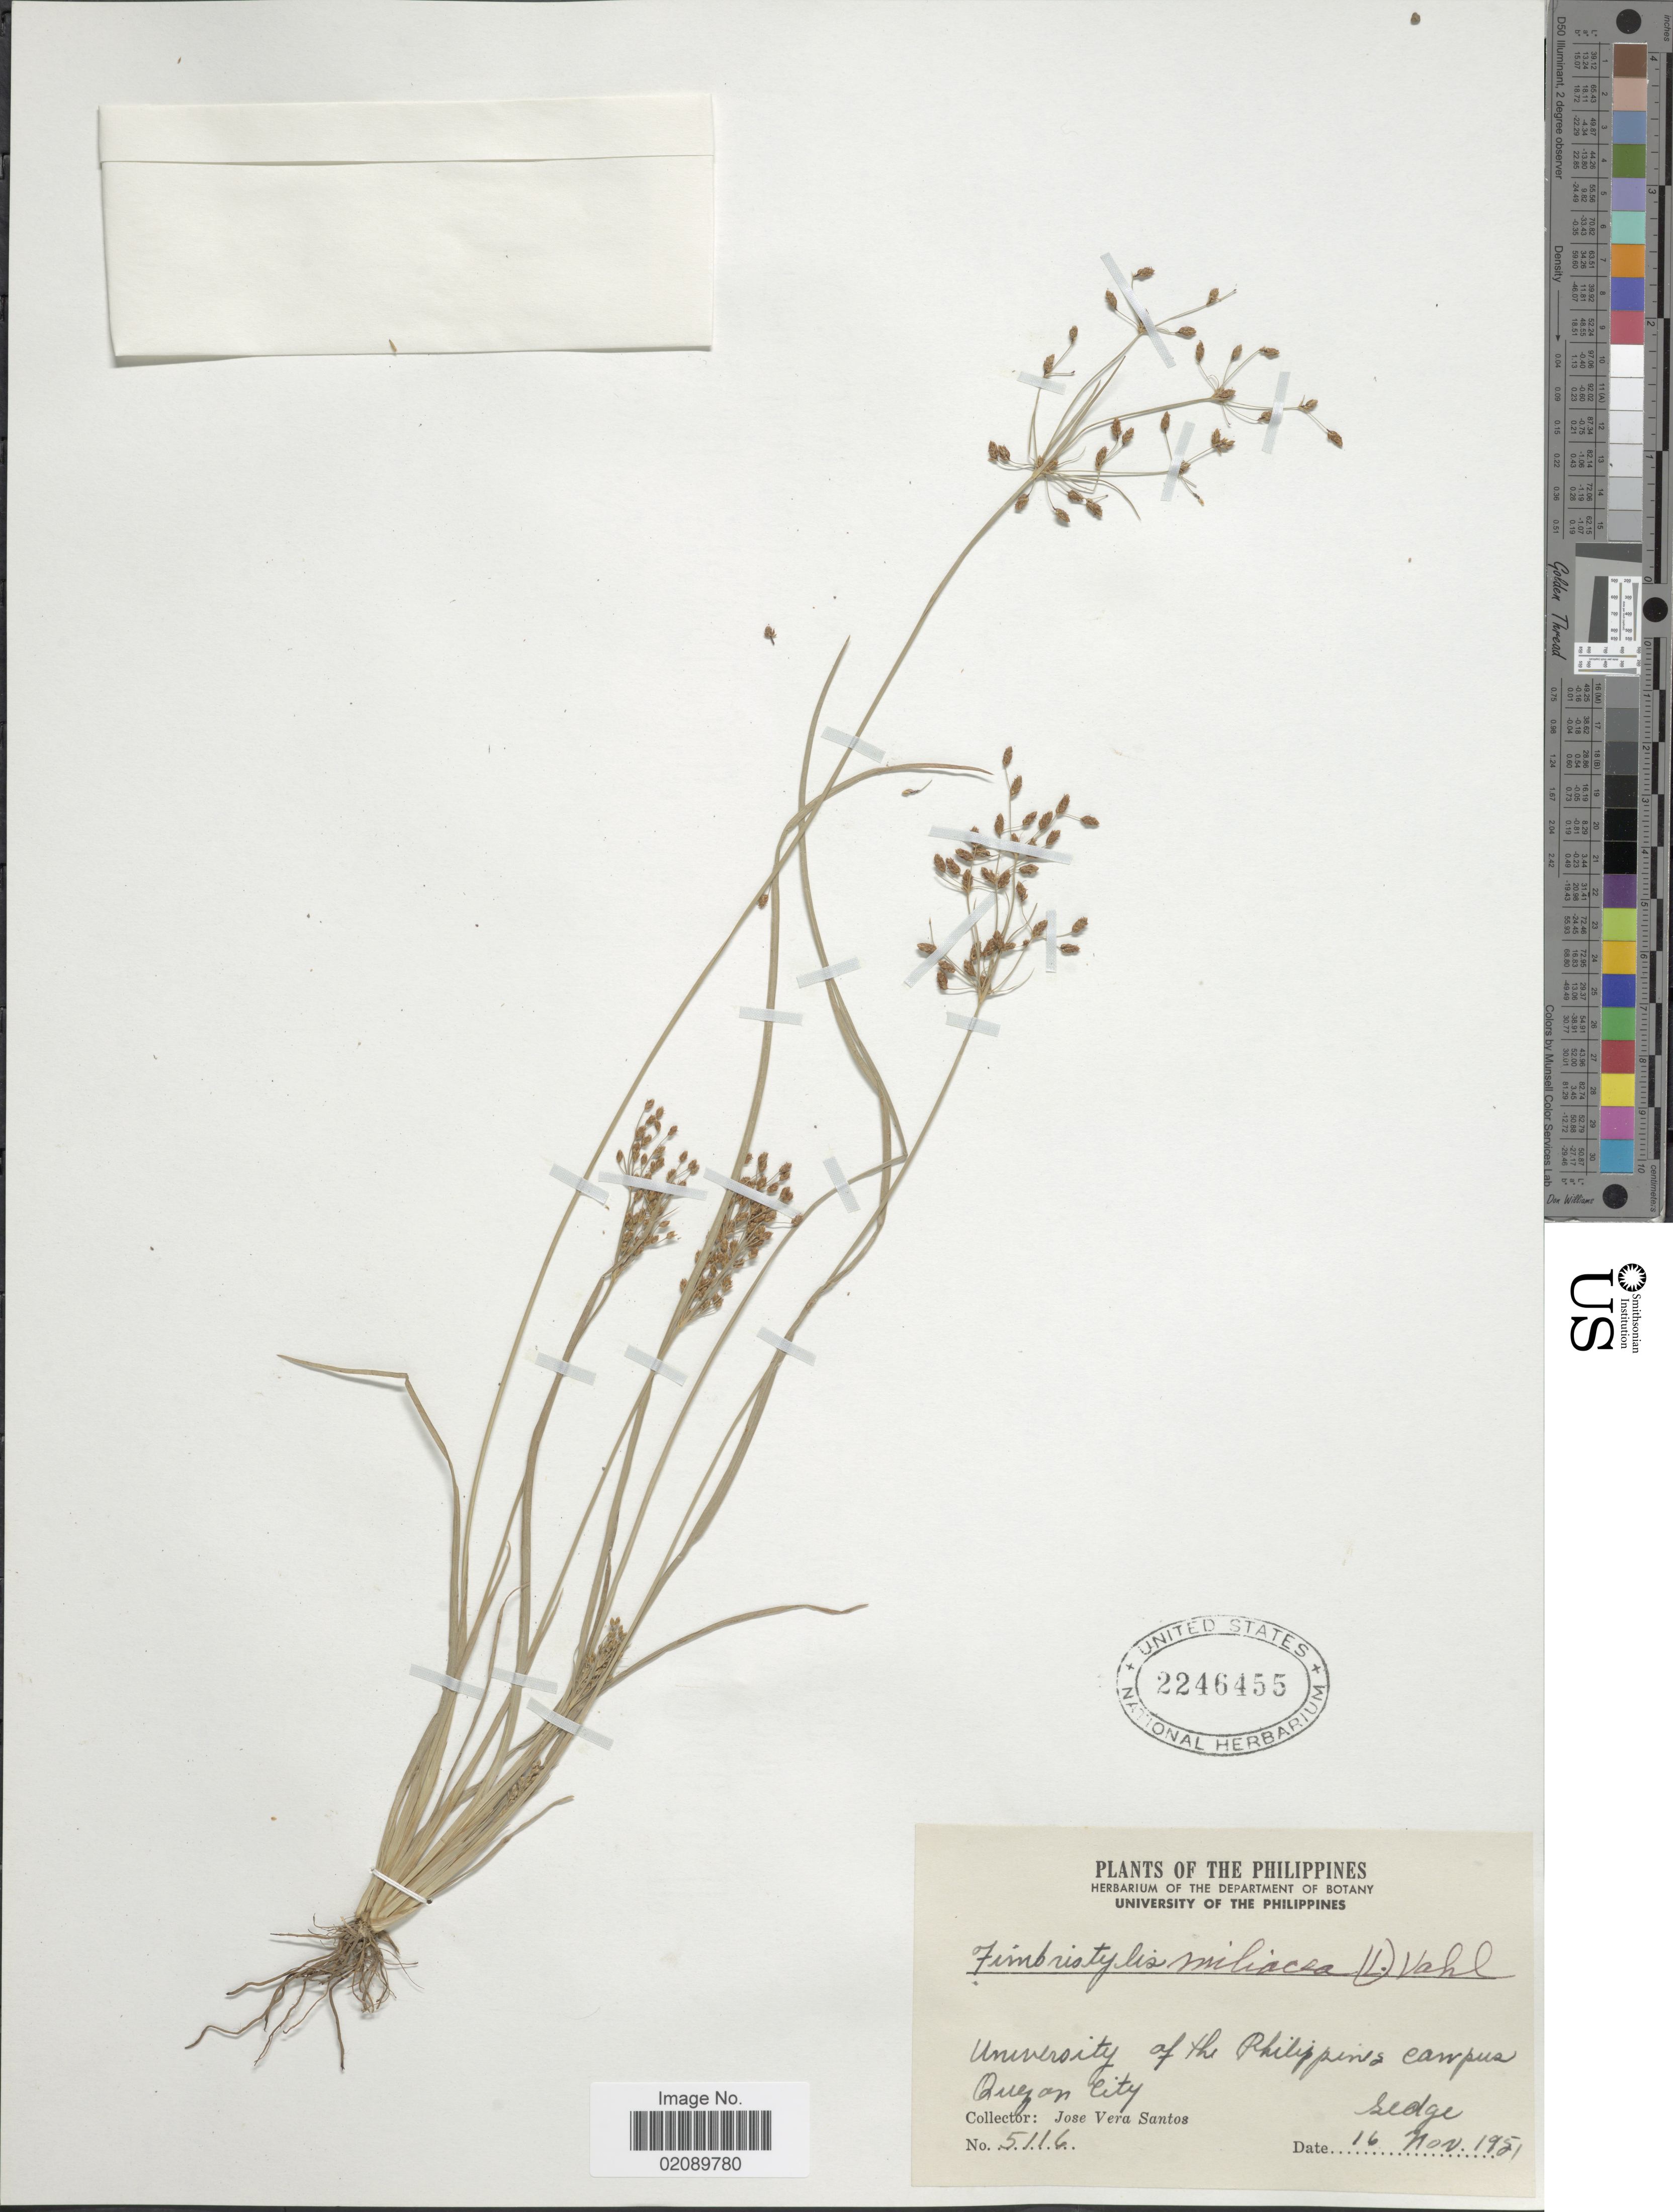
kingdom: Plantae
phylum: Tracheophyta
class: Liliopsida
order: Poales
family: Cyperaceae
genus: Fimbristylis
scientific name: Fimbristylis quinquangularis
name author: (Vahl) Kunth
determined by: Strong, Mark T., (BOT), Smithsonian Institution - National Museum of Natural History (UNITED STATES)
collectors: J. Santos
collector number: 5116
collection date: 1951-11-16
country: Philippines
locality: University of the Philippines Campus, Quezon City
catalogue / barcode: US 2246455